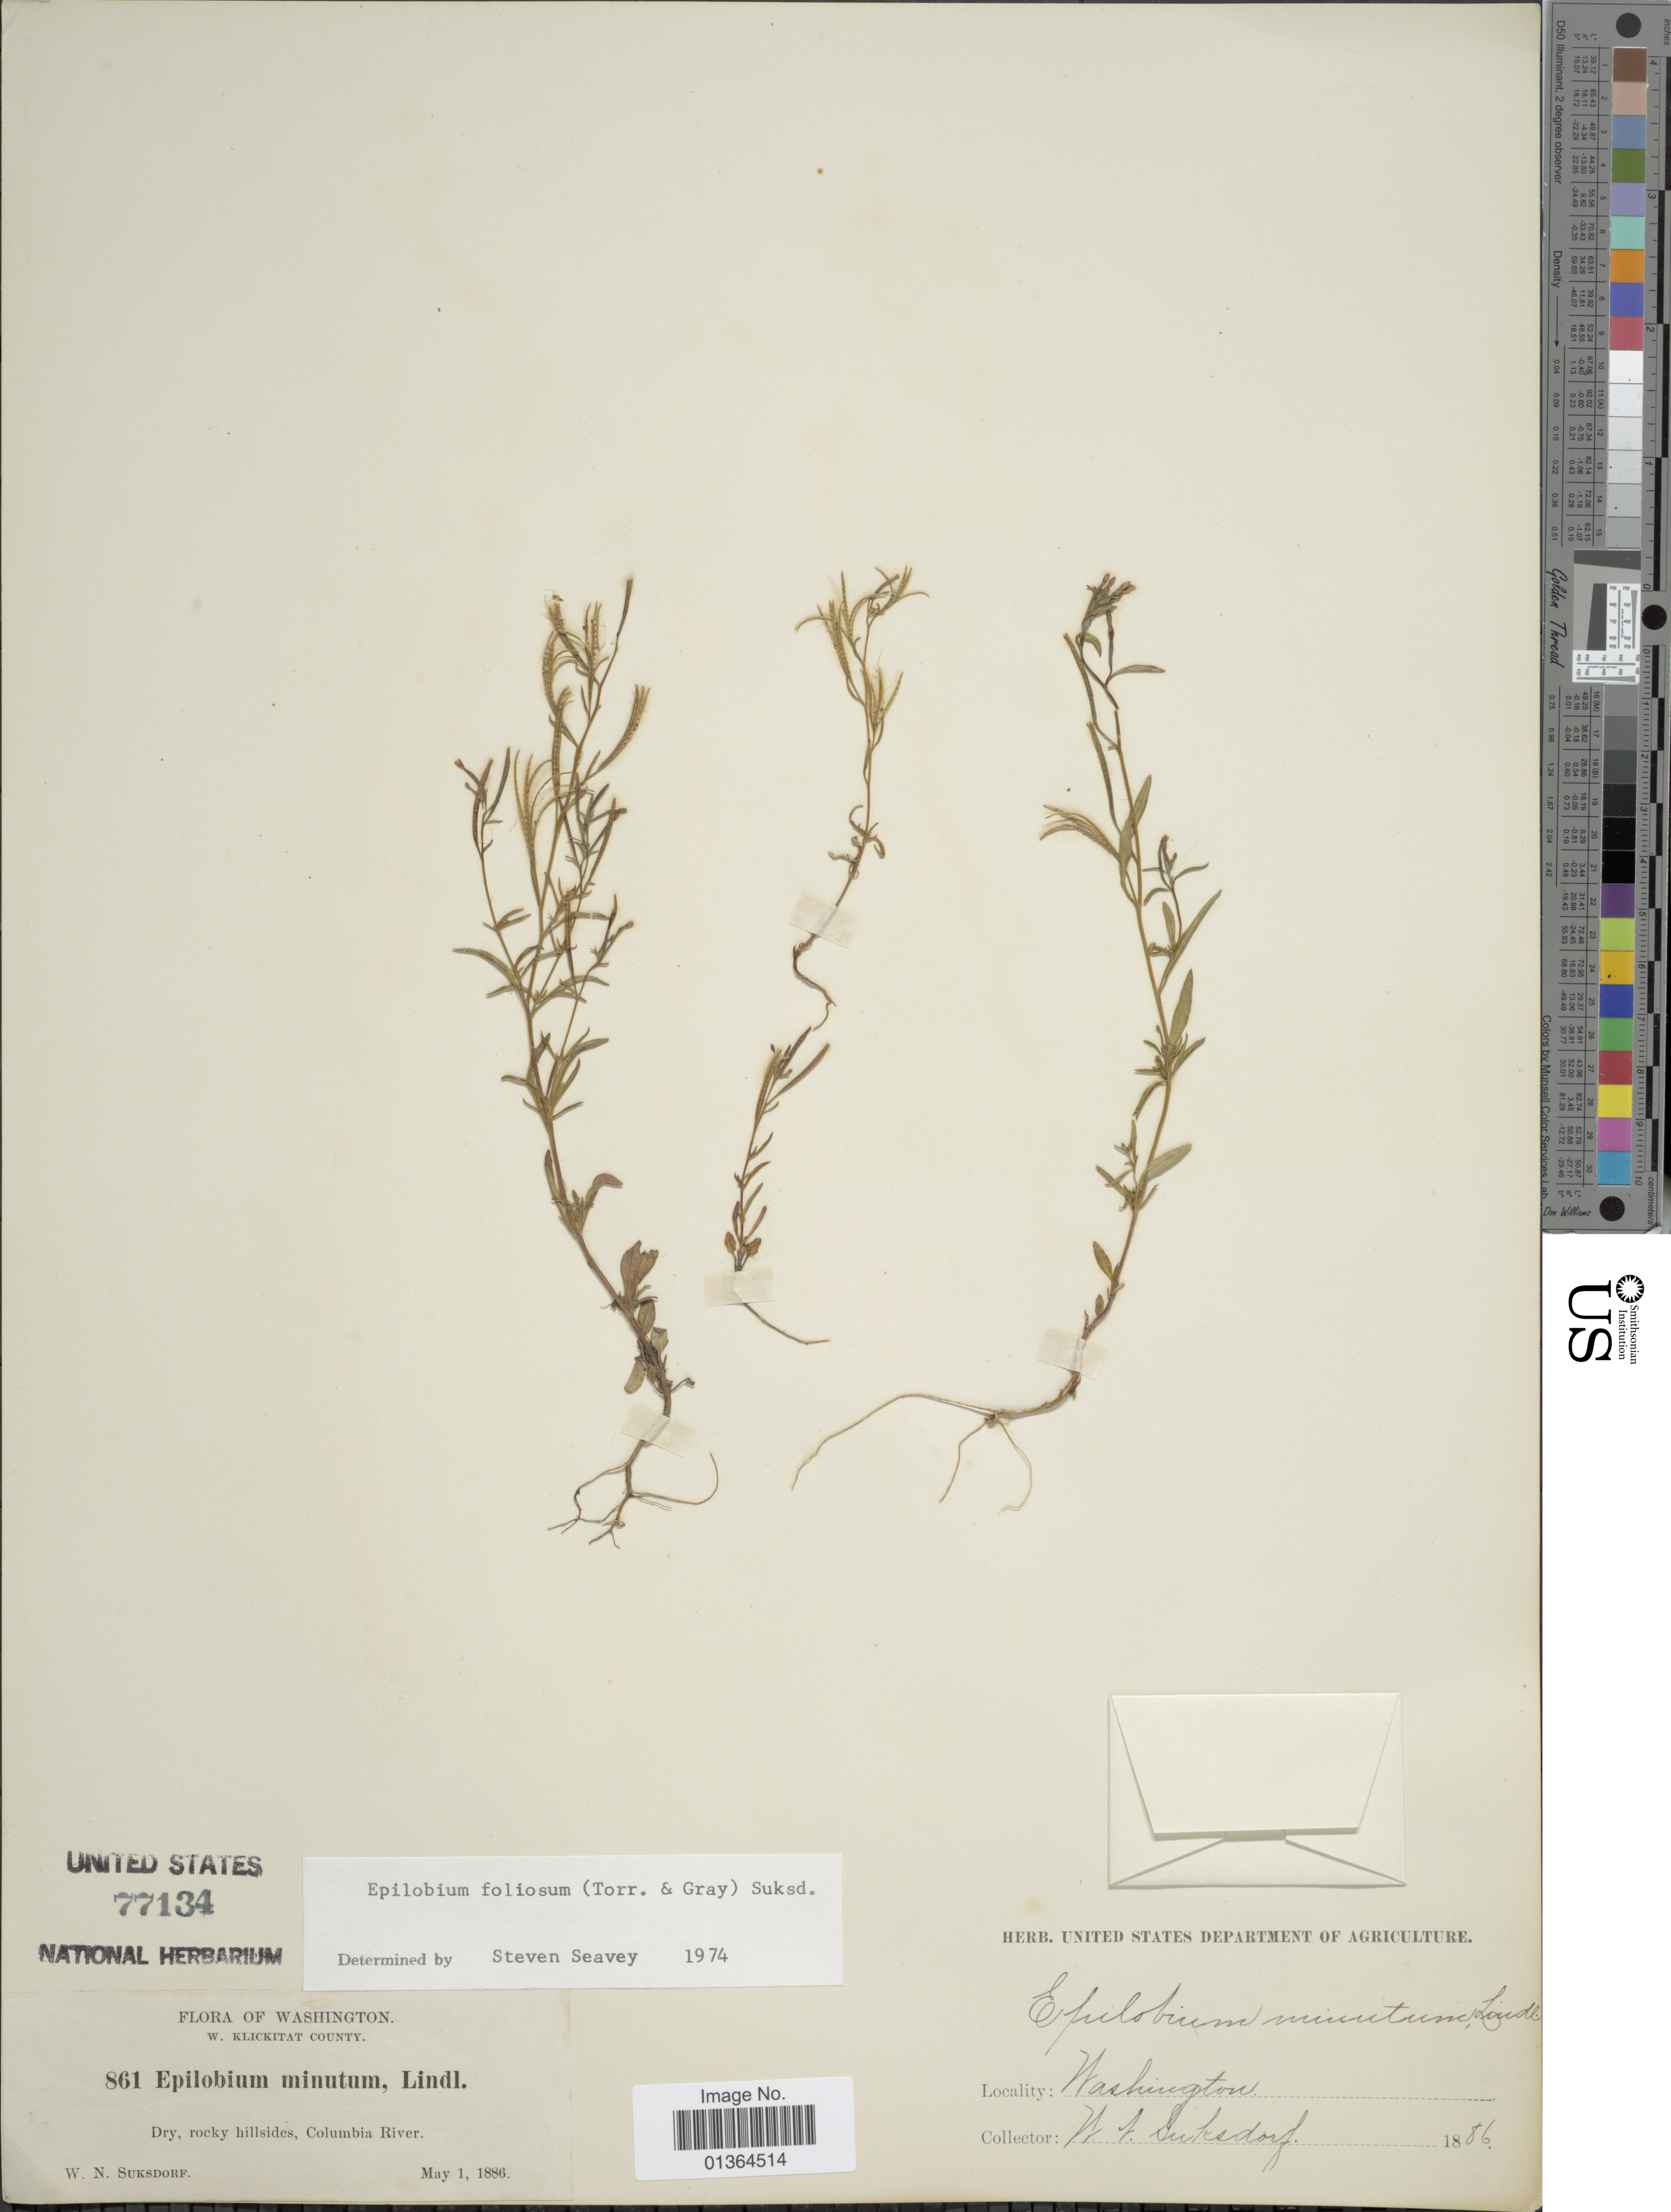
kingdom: Plantae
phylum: Tracheophyta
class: Magnoliopsida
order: Myrtales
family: Onagraceae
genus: Epilobium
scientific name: Epilobium foliosum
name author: (Nutt. ex Torr. & A. Gray) Suksd.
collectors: W. N. Suksdorf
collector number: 861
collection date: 1886-05-01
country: United States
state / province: Washington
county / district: Klickitat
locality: W. Klickitat County, Columbia River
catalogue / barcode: US 77134